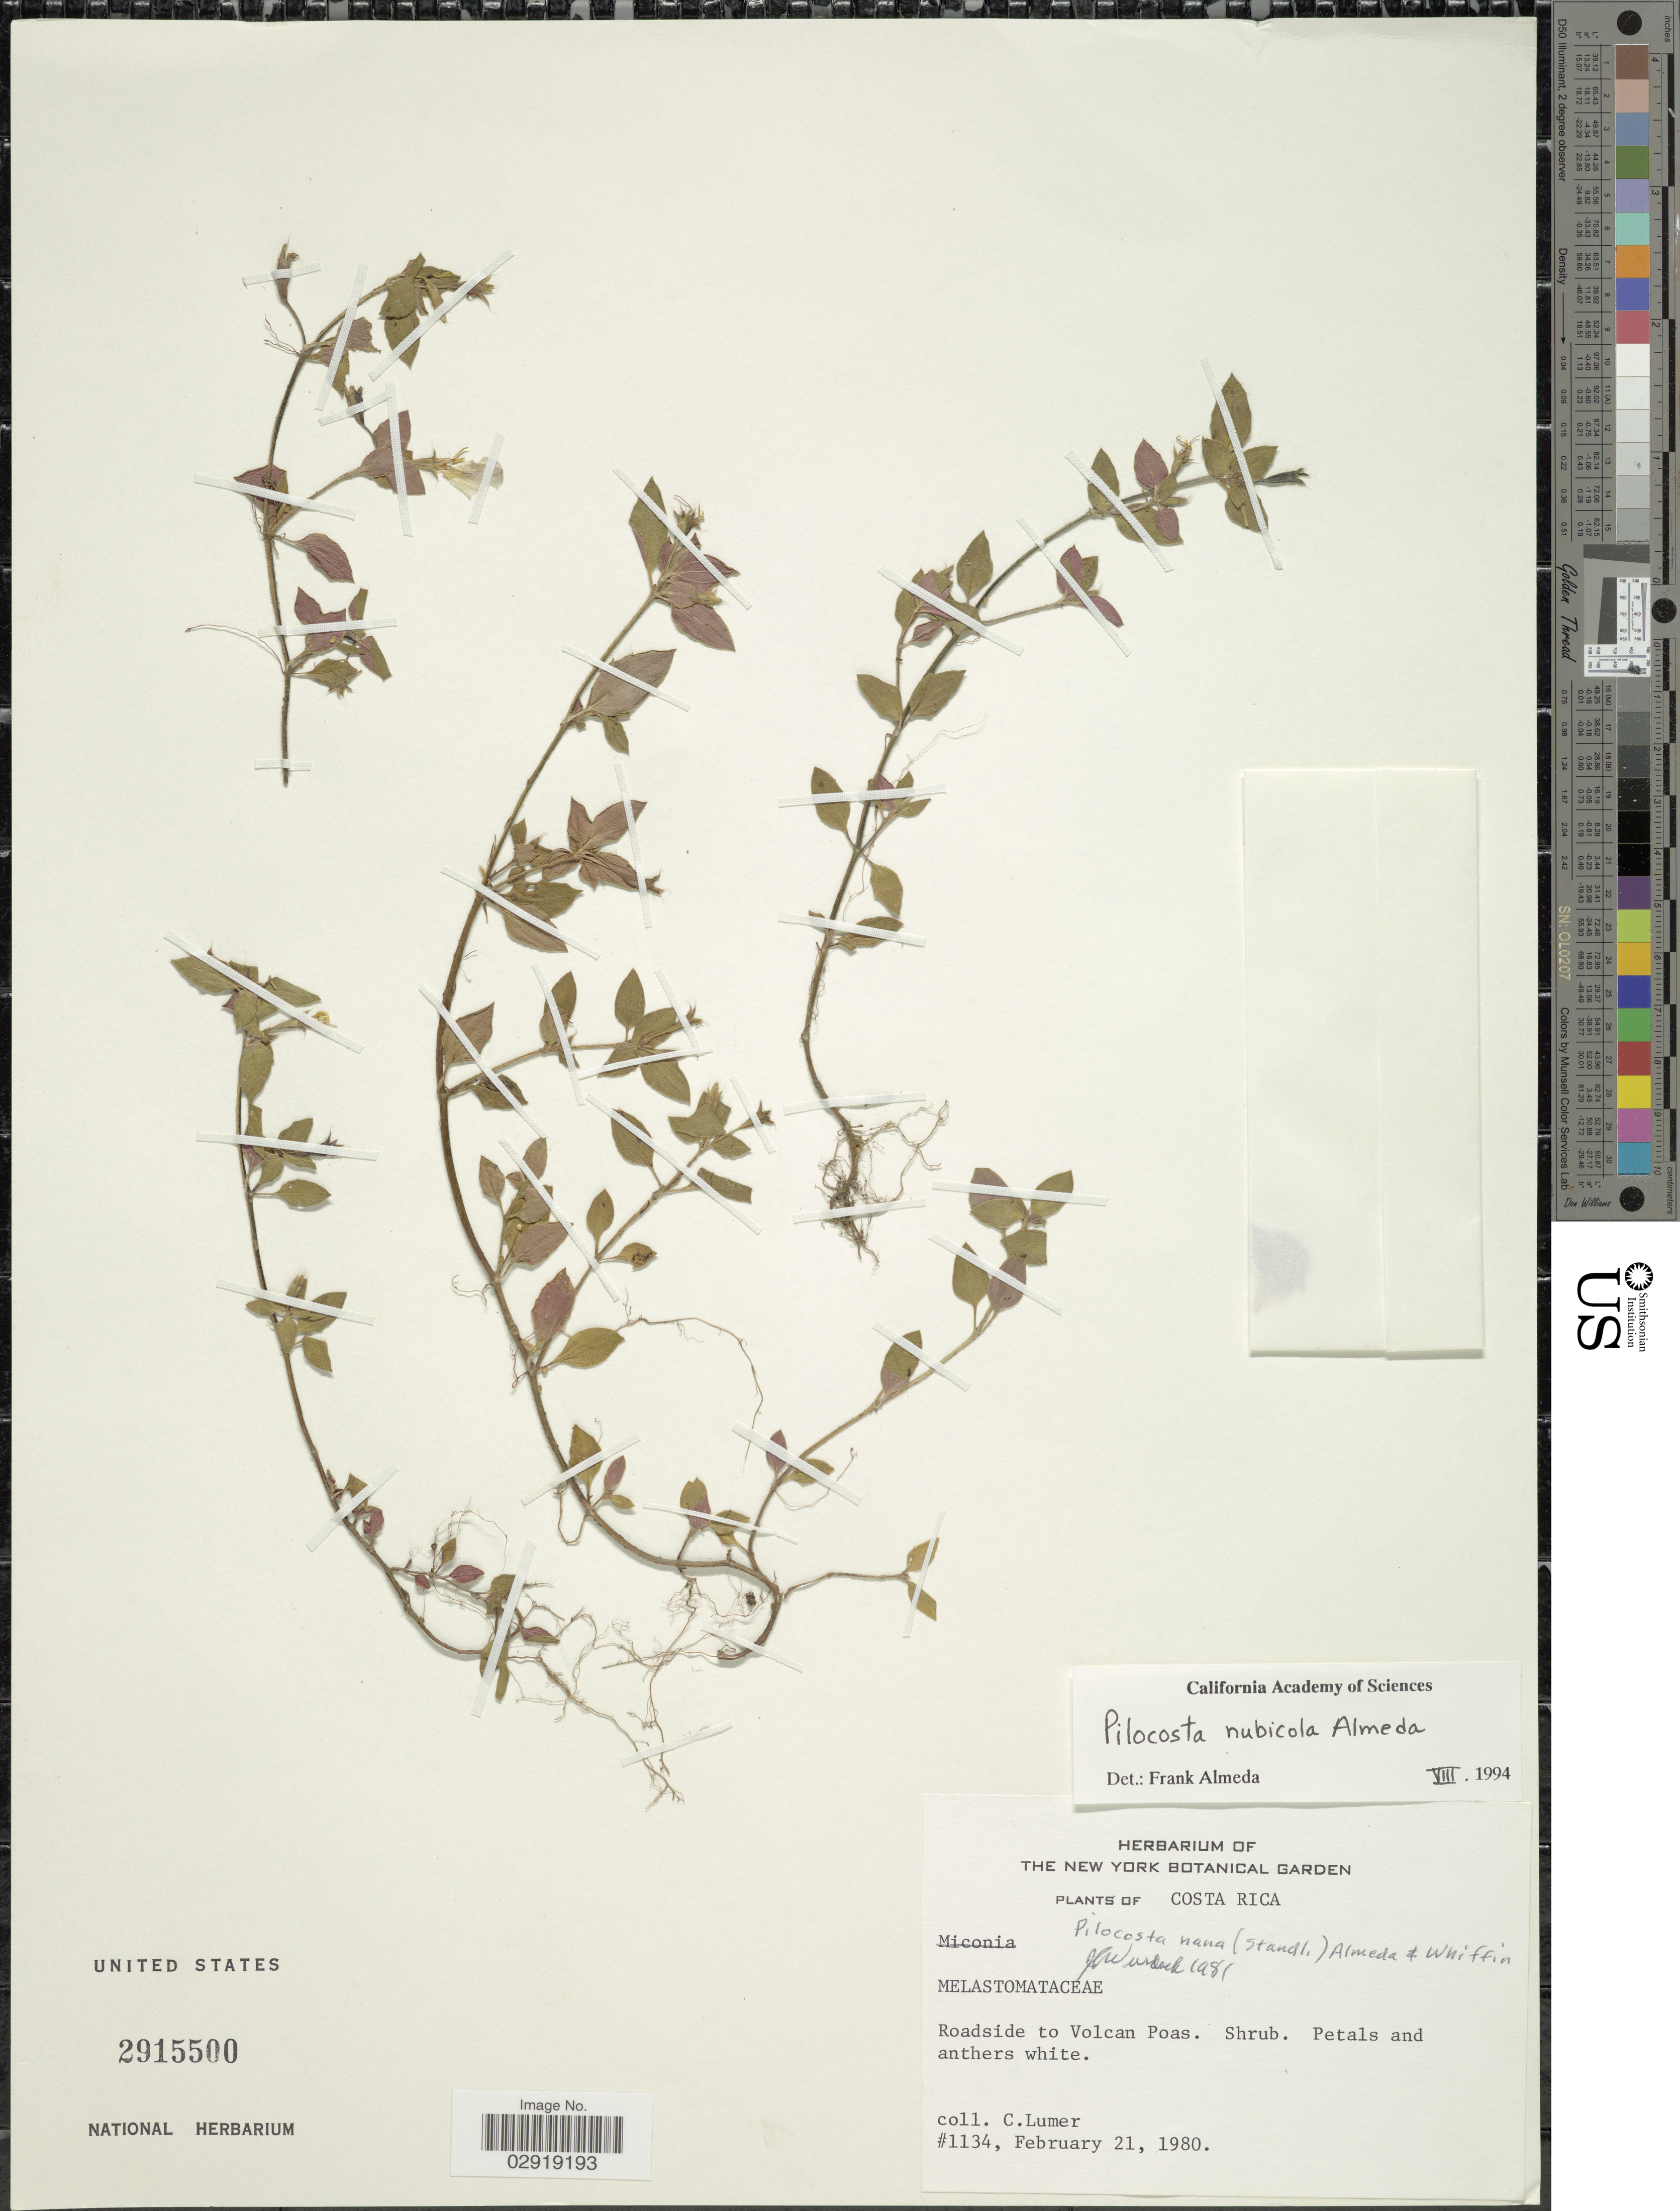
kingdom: Plantae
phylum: Tracheophyta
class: Magnoliopsida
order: Myrtales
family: Melastomataceae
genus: Pilocosta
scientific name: Pilocosta nubicola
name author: Almeda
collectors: C. Lumer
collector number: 1134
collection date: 1980-02-21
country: Costa Rica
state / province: Alajuela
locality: Roadside to Volcan Poas.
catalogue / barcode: US 2915500